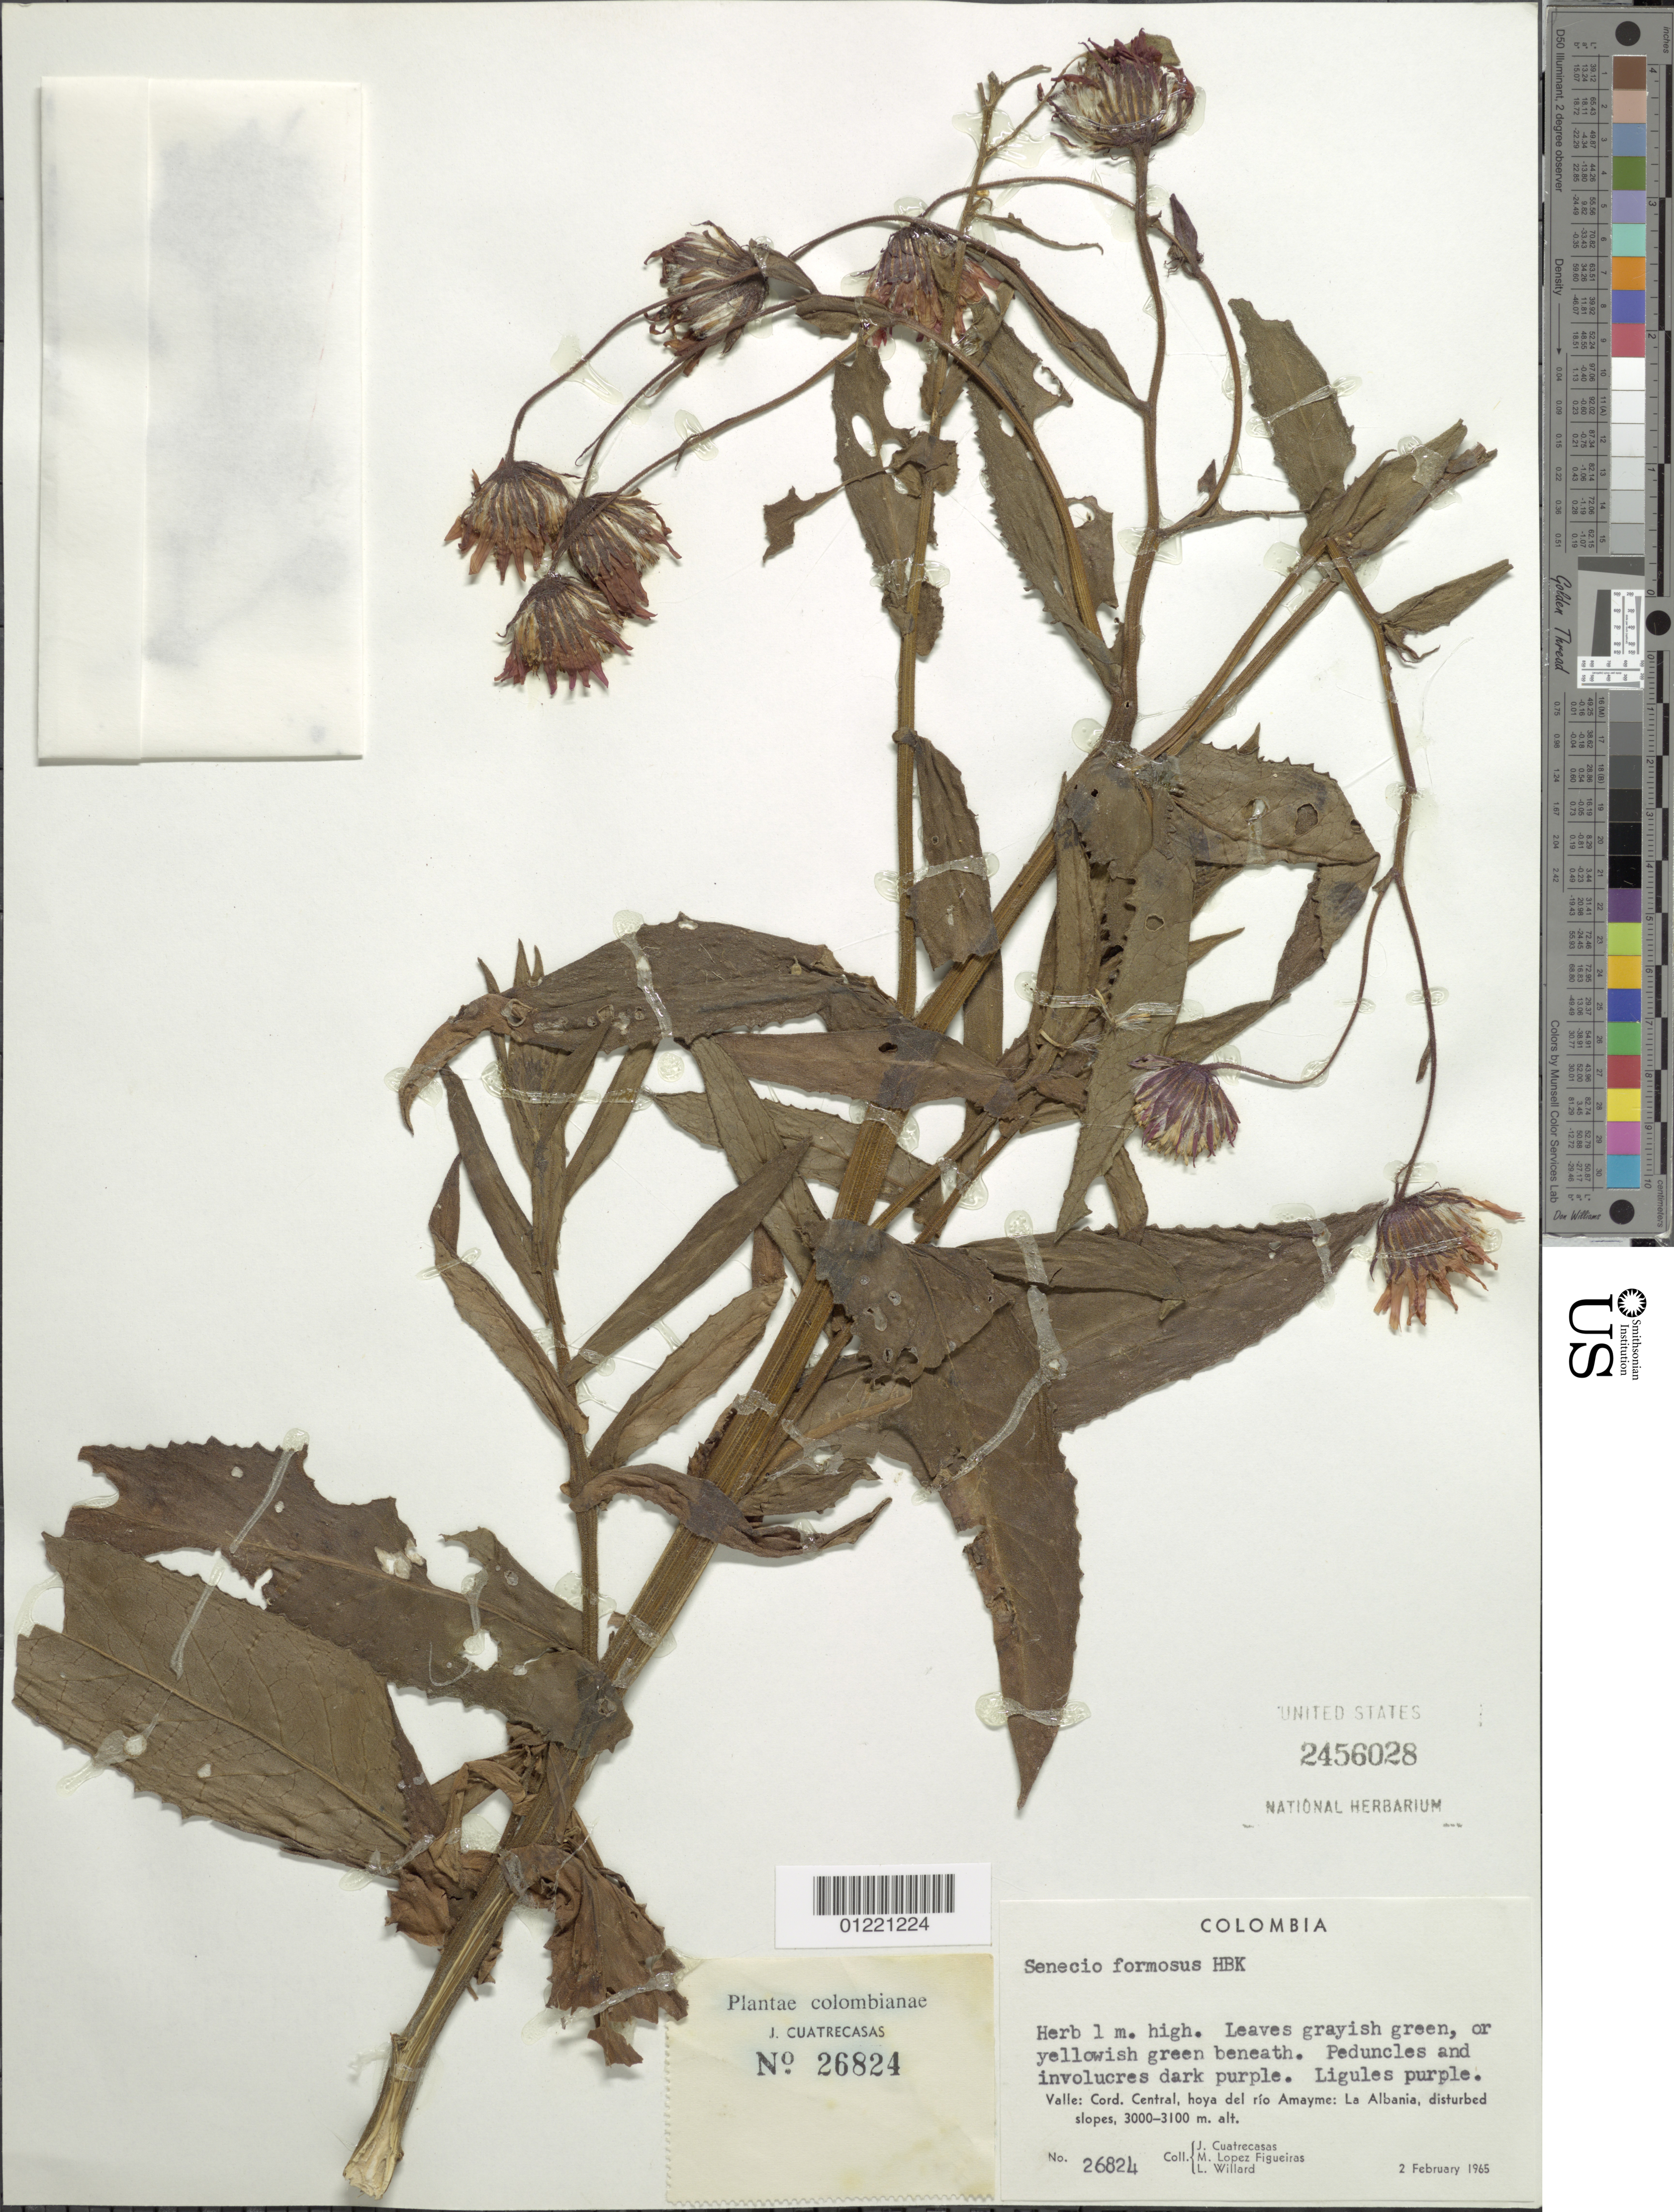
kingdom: Plantae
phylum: Tracheophyta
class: Magnoliopsida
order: Asterales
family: Asteraceae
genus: Senecio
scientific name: Senecio wedglacialis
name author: Cuatrec.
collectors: J. Cuatrecasas, M. López Figueiras & L. Willard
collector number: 26824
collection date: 1965-02-02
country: Colombia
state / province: Valle del Cauca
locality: Cord. Central, hoya del rio Amayme: La Albania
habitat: disturbed slopes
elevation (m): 3000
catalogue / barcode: US 2456028